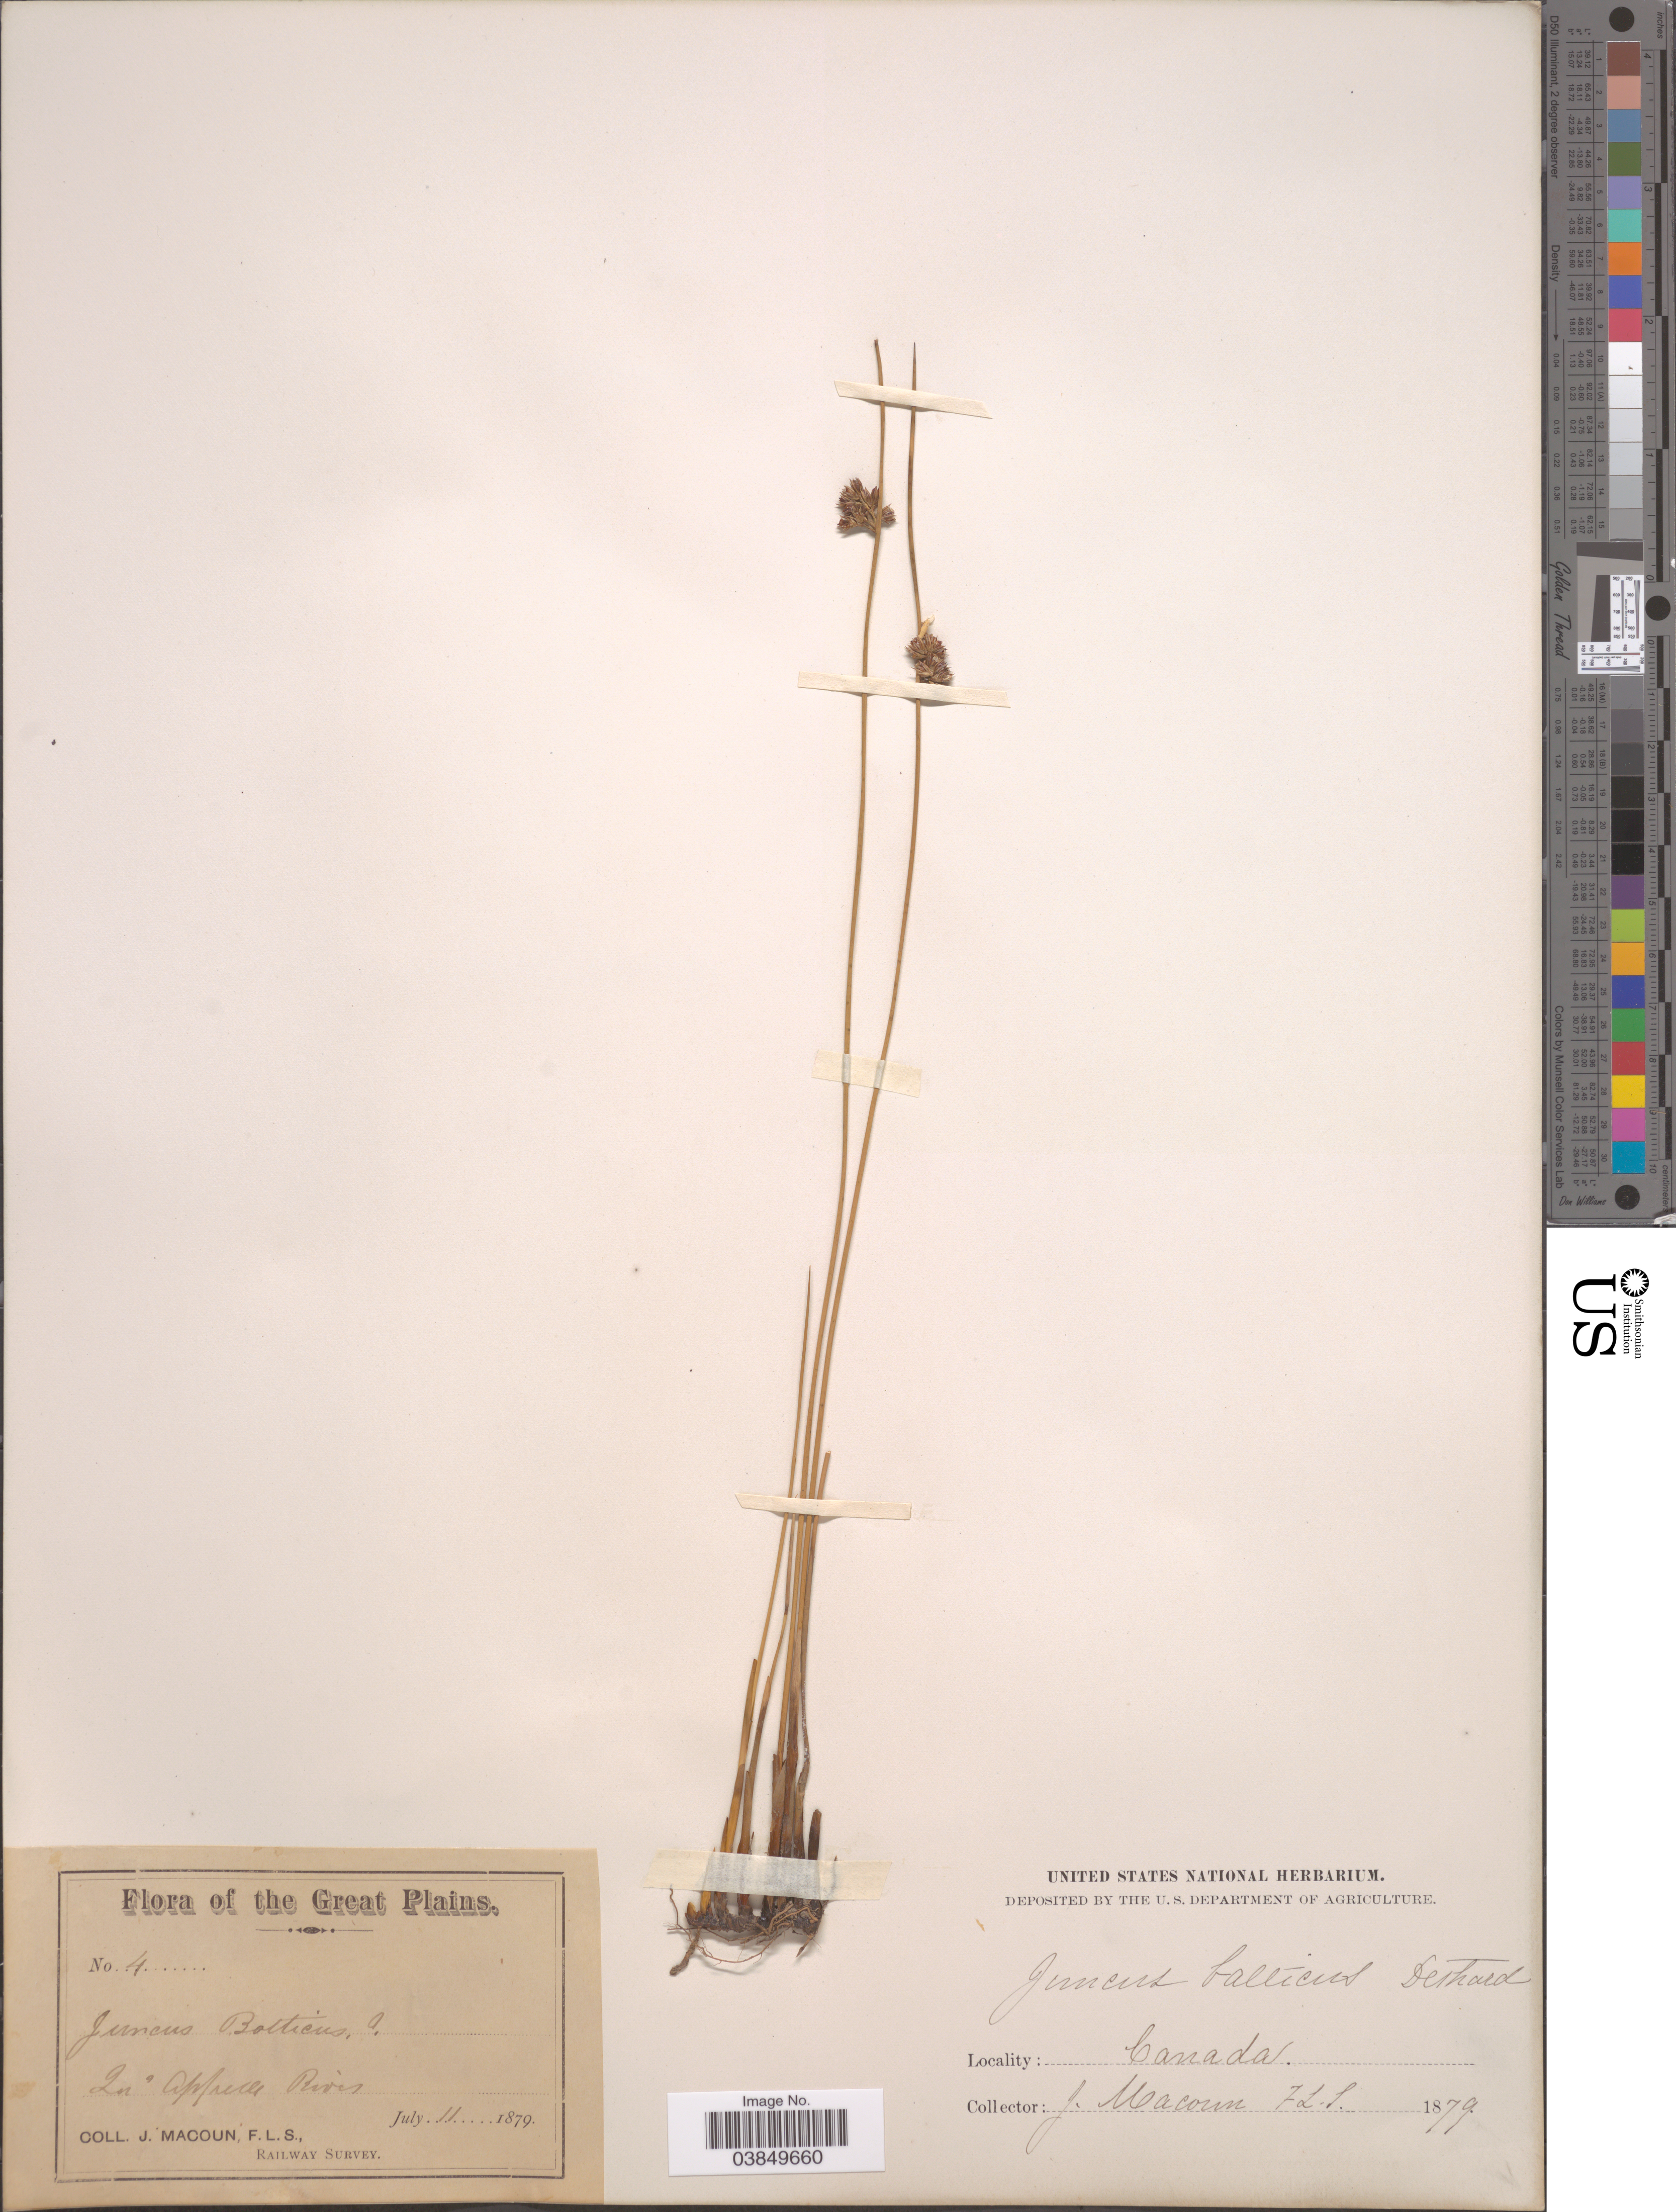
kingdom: Plantae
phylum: Tracheophyta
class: Liliopsida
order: Poales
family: Juncaceae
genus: Juncus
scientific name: Juncus balticus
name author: Willd.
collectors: J. Macoun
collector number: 4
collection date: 1879-07-11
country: Canada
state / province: Manitoba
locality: Great Plains. Qu'Appelle River.